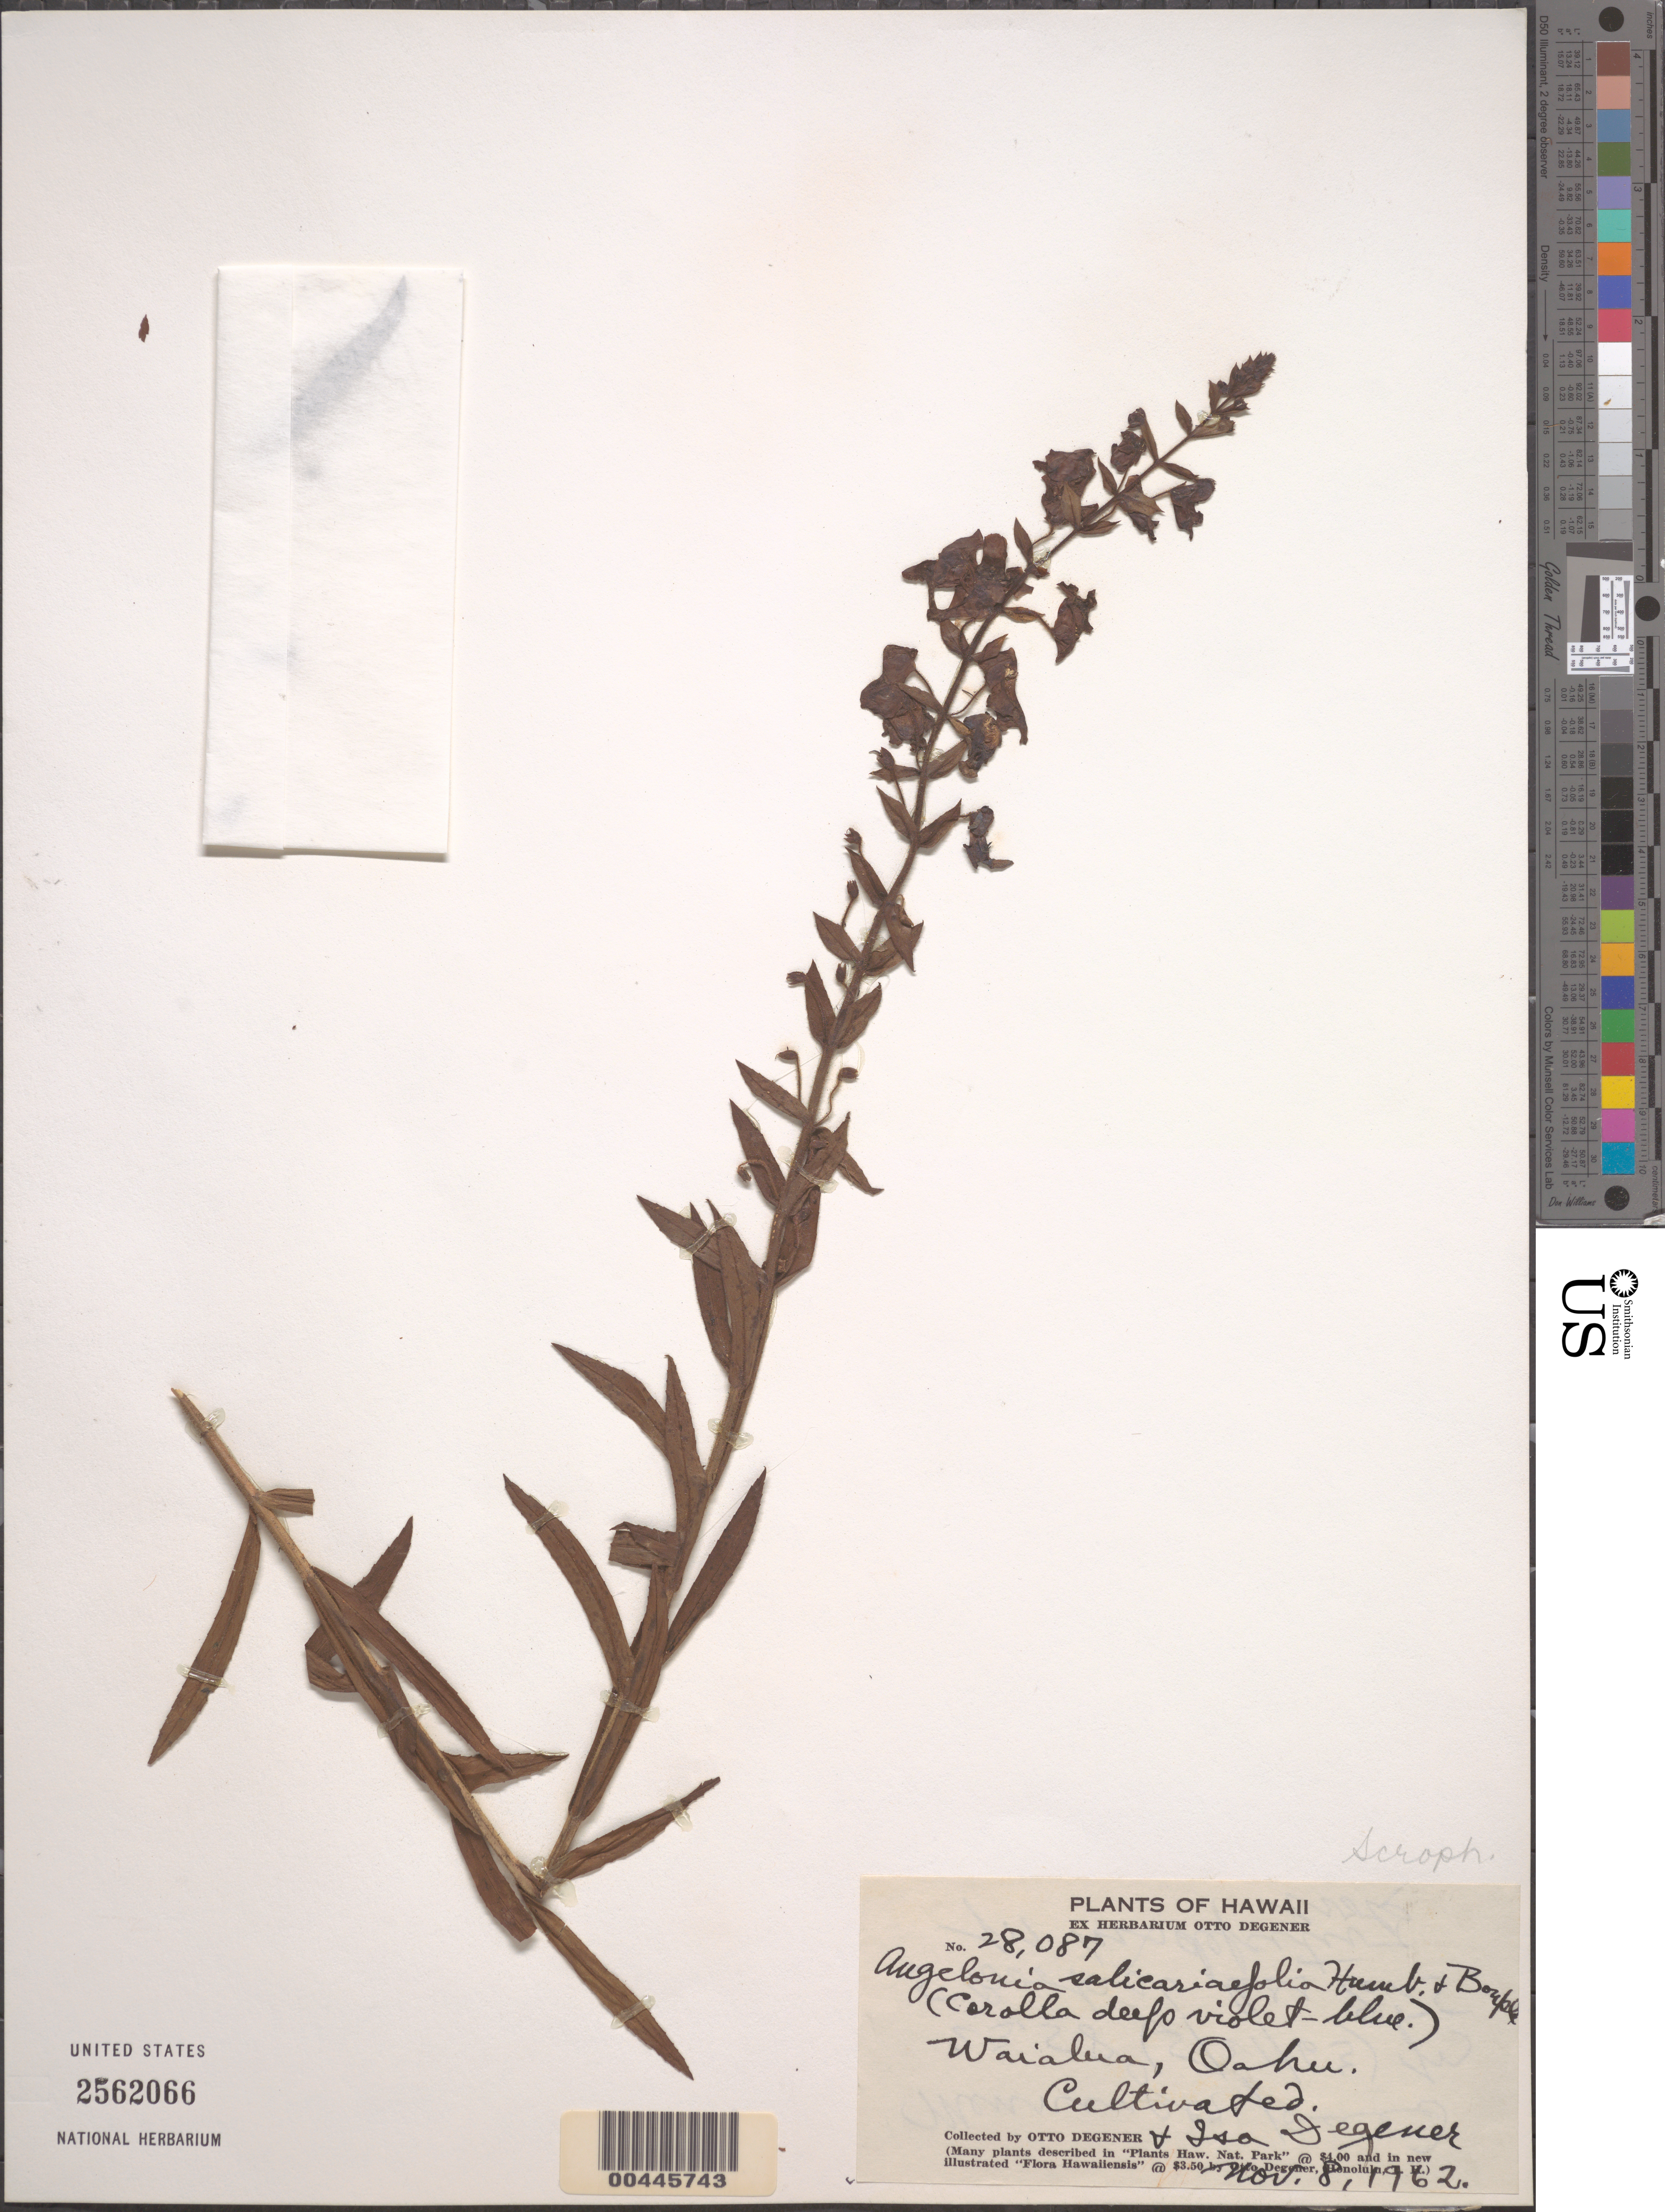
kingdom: Plantae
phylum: Tracheophyta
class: Magnoliopsida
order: Lamiales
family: Plantaginaceae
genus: Angelonia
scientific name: Angelonia salicariifolia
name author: Bonpl.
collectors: O. Degener & I. Degener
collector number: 28087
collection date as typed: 8 Nov 1962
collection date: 1962-11-08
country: United States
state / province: Hawaii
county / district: Kauai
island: Kaua'i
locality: Waialua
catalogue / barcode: US 2562066